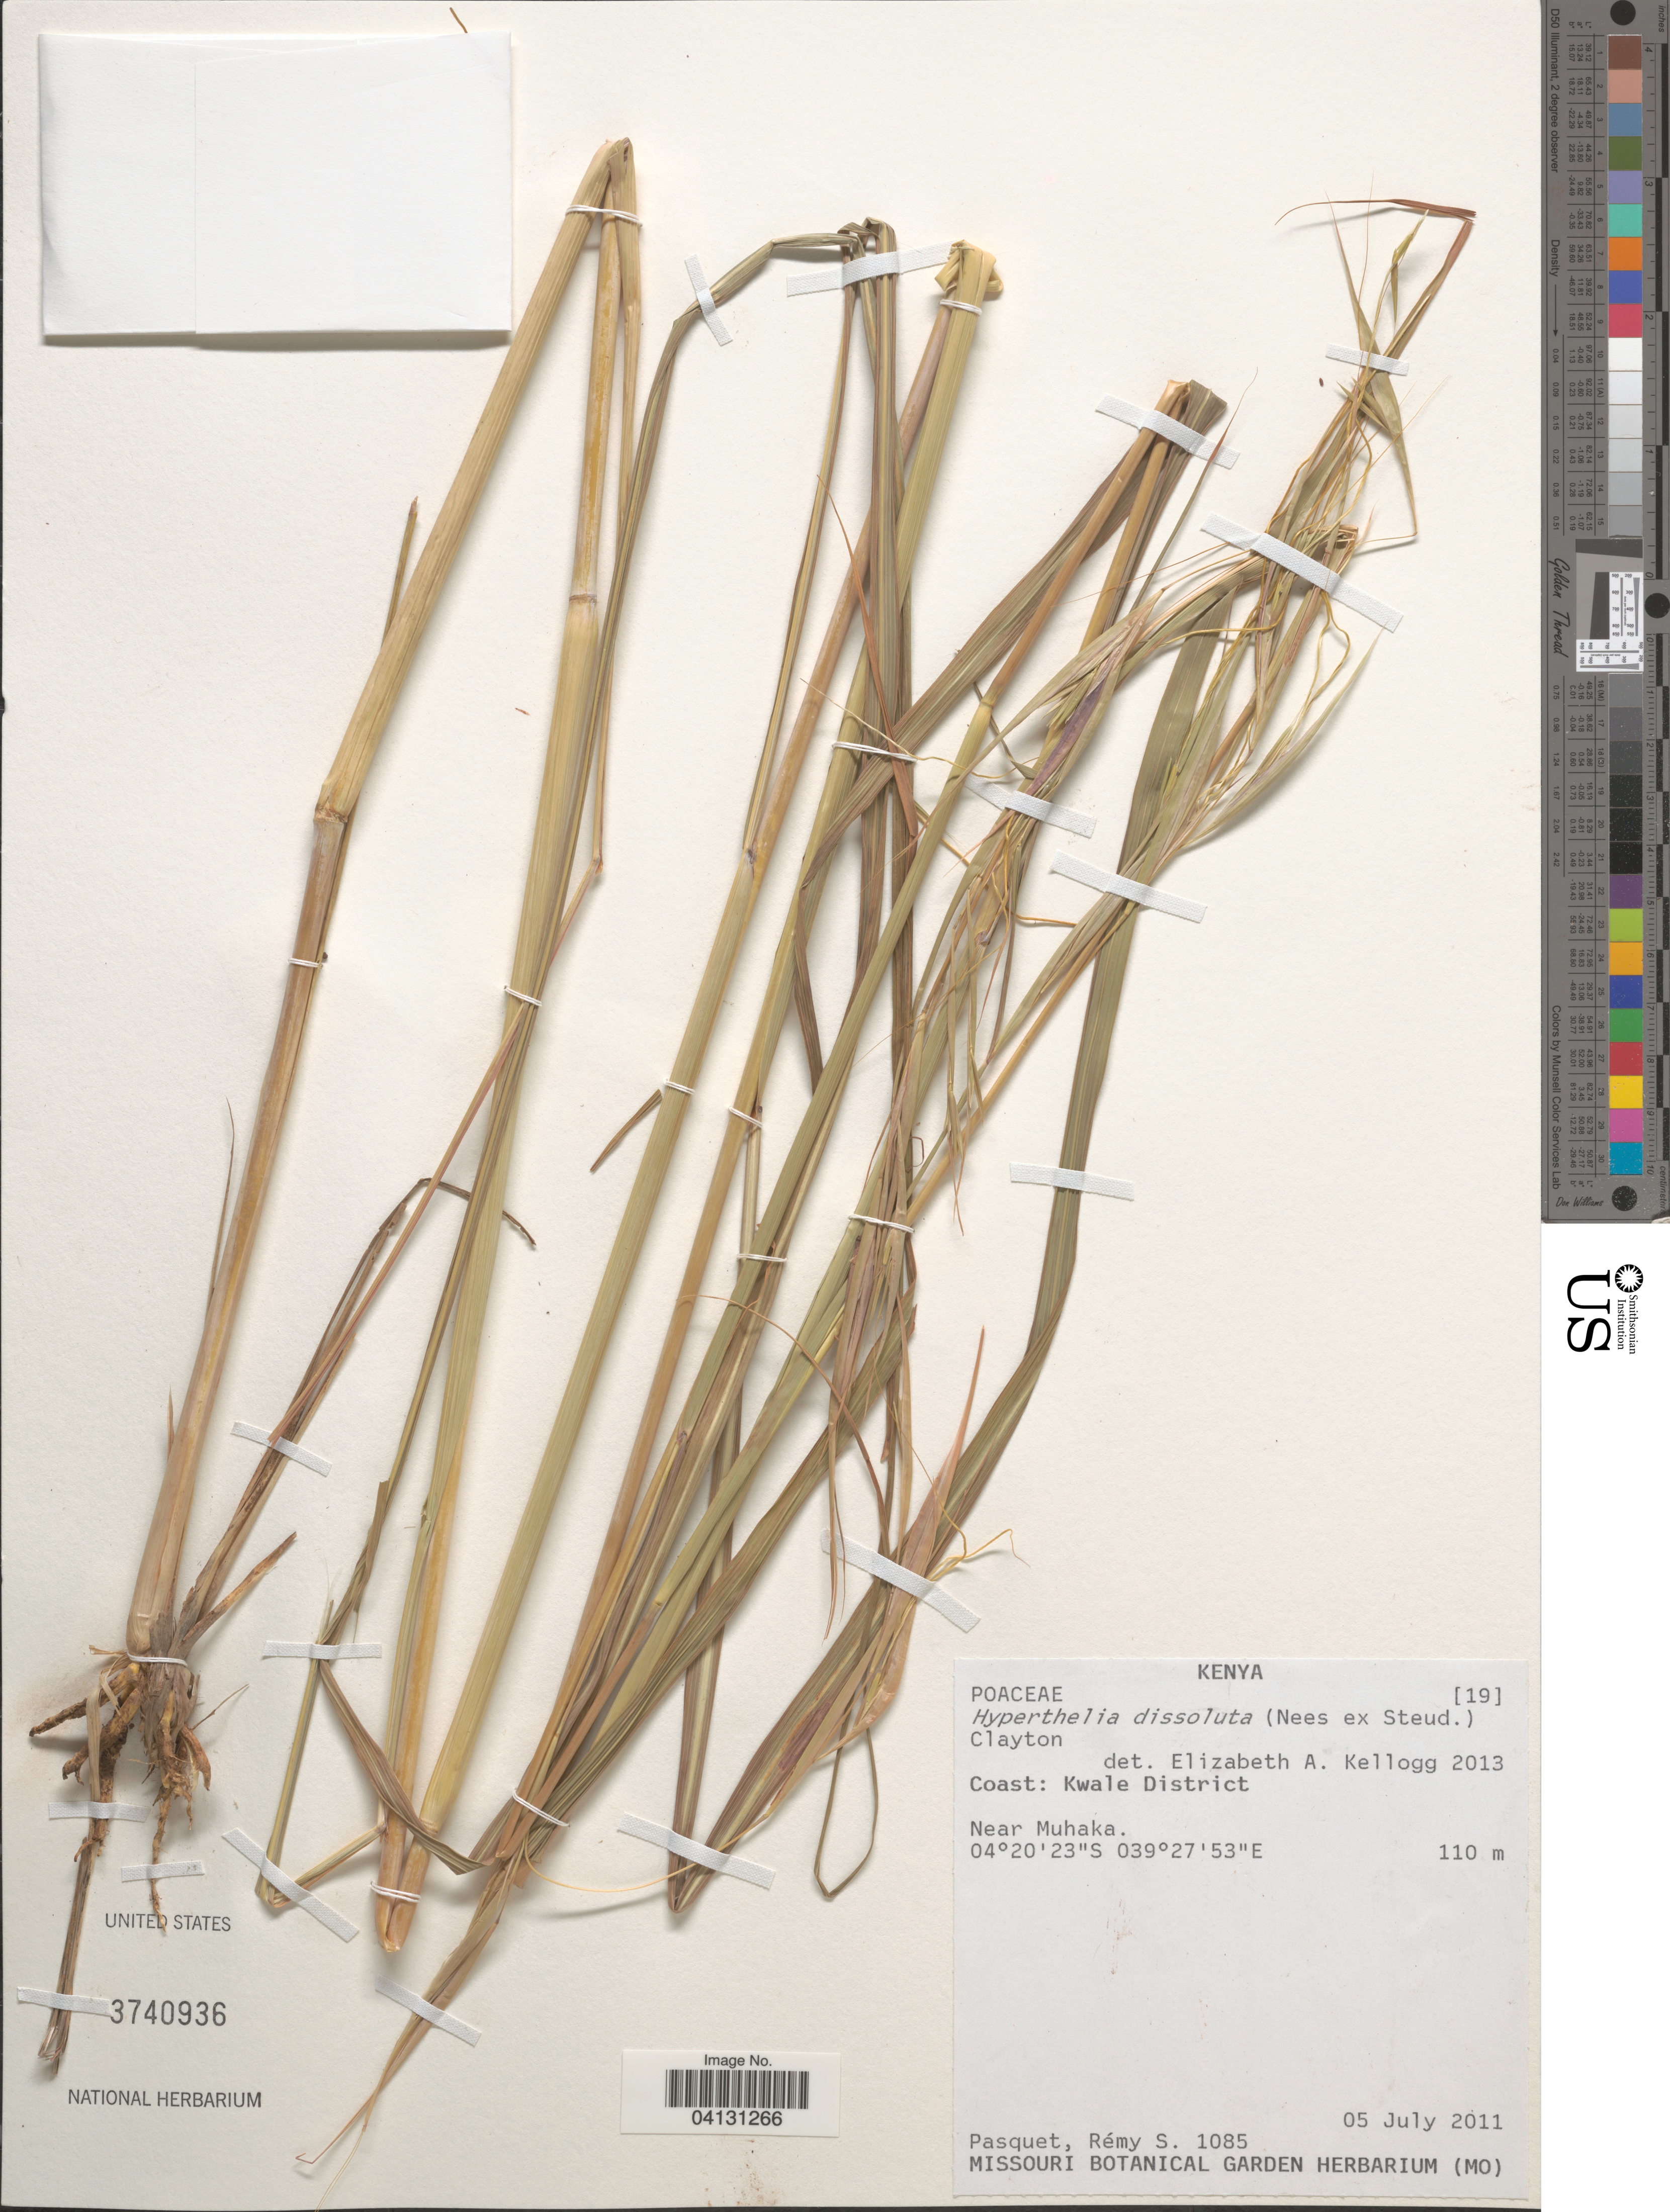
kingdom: Plantae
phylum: Tracheophyta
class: Liliopsida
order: Poales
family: Poaceae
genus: Hyperthelia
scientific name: Hyperthelia dissoluta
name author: (Nees ex Steud.) Clayton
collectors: R. Pasquet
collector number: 1085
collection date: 2011-07-05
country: Kenya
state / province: Kwale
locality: Coast: Kwale District. Near Muhaka.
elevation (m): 110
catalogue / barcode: US 3740936